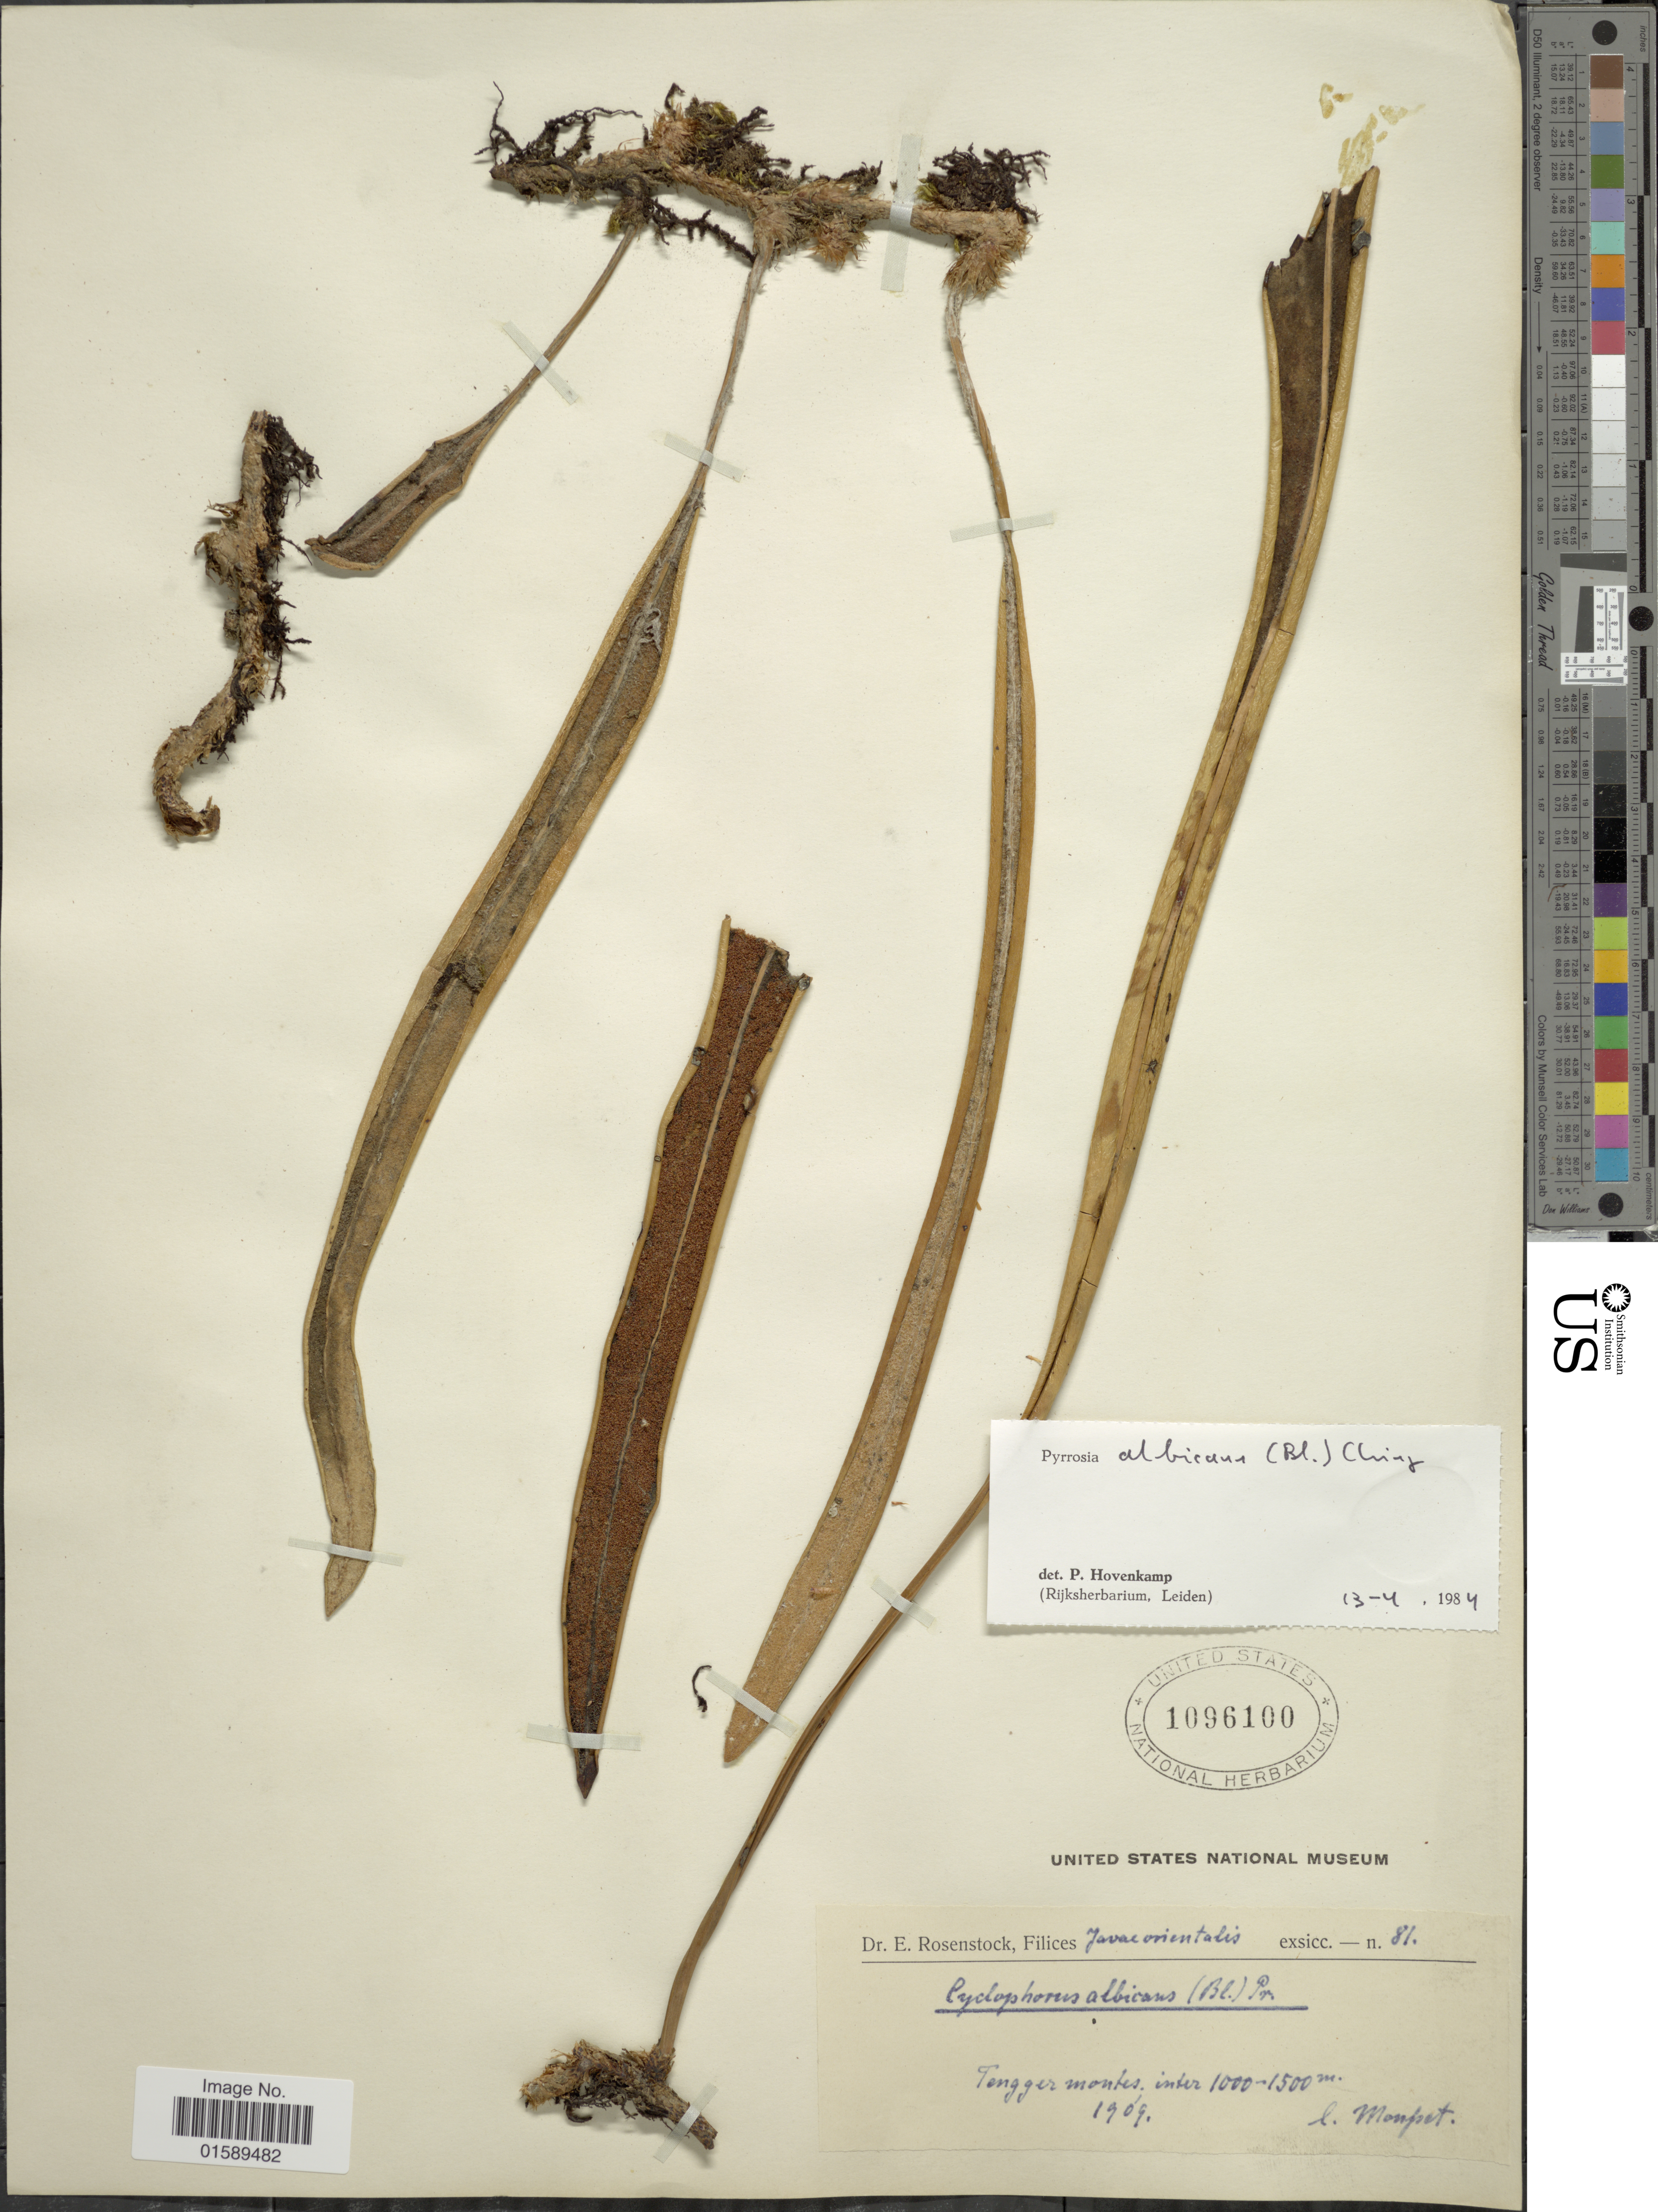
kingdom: Plantae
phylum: Tracheophyta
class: Polypodiopsida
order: Polypodiales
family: Polypodiaceae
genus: Pyrrosia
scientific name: Pyrrosia albicans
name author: (Blume) Ching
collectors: Mousset, --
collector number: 81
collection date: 1909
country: Indonesia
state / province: Java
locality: Javae orientalis, Tenggar montis.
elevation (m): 1000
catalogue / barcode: US 1096100